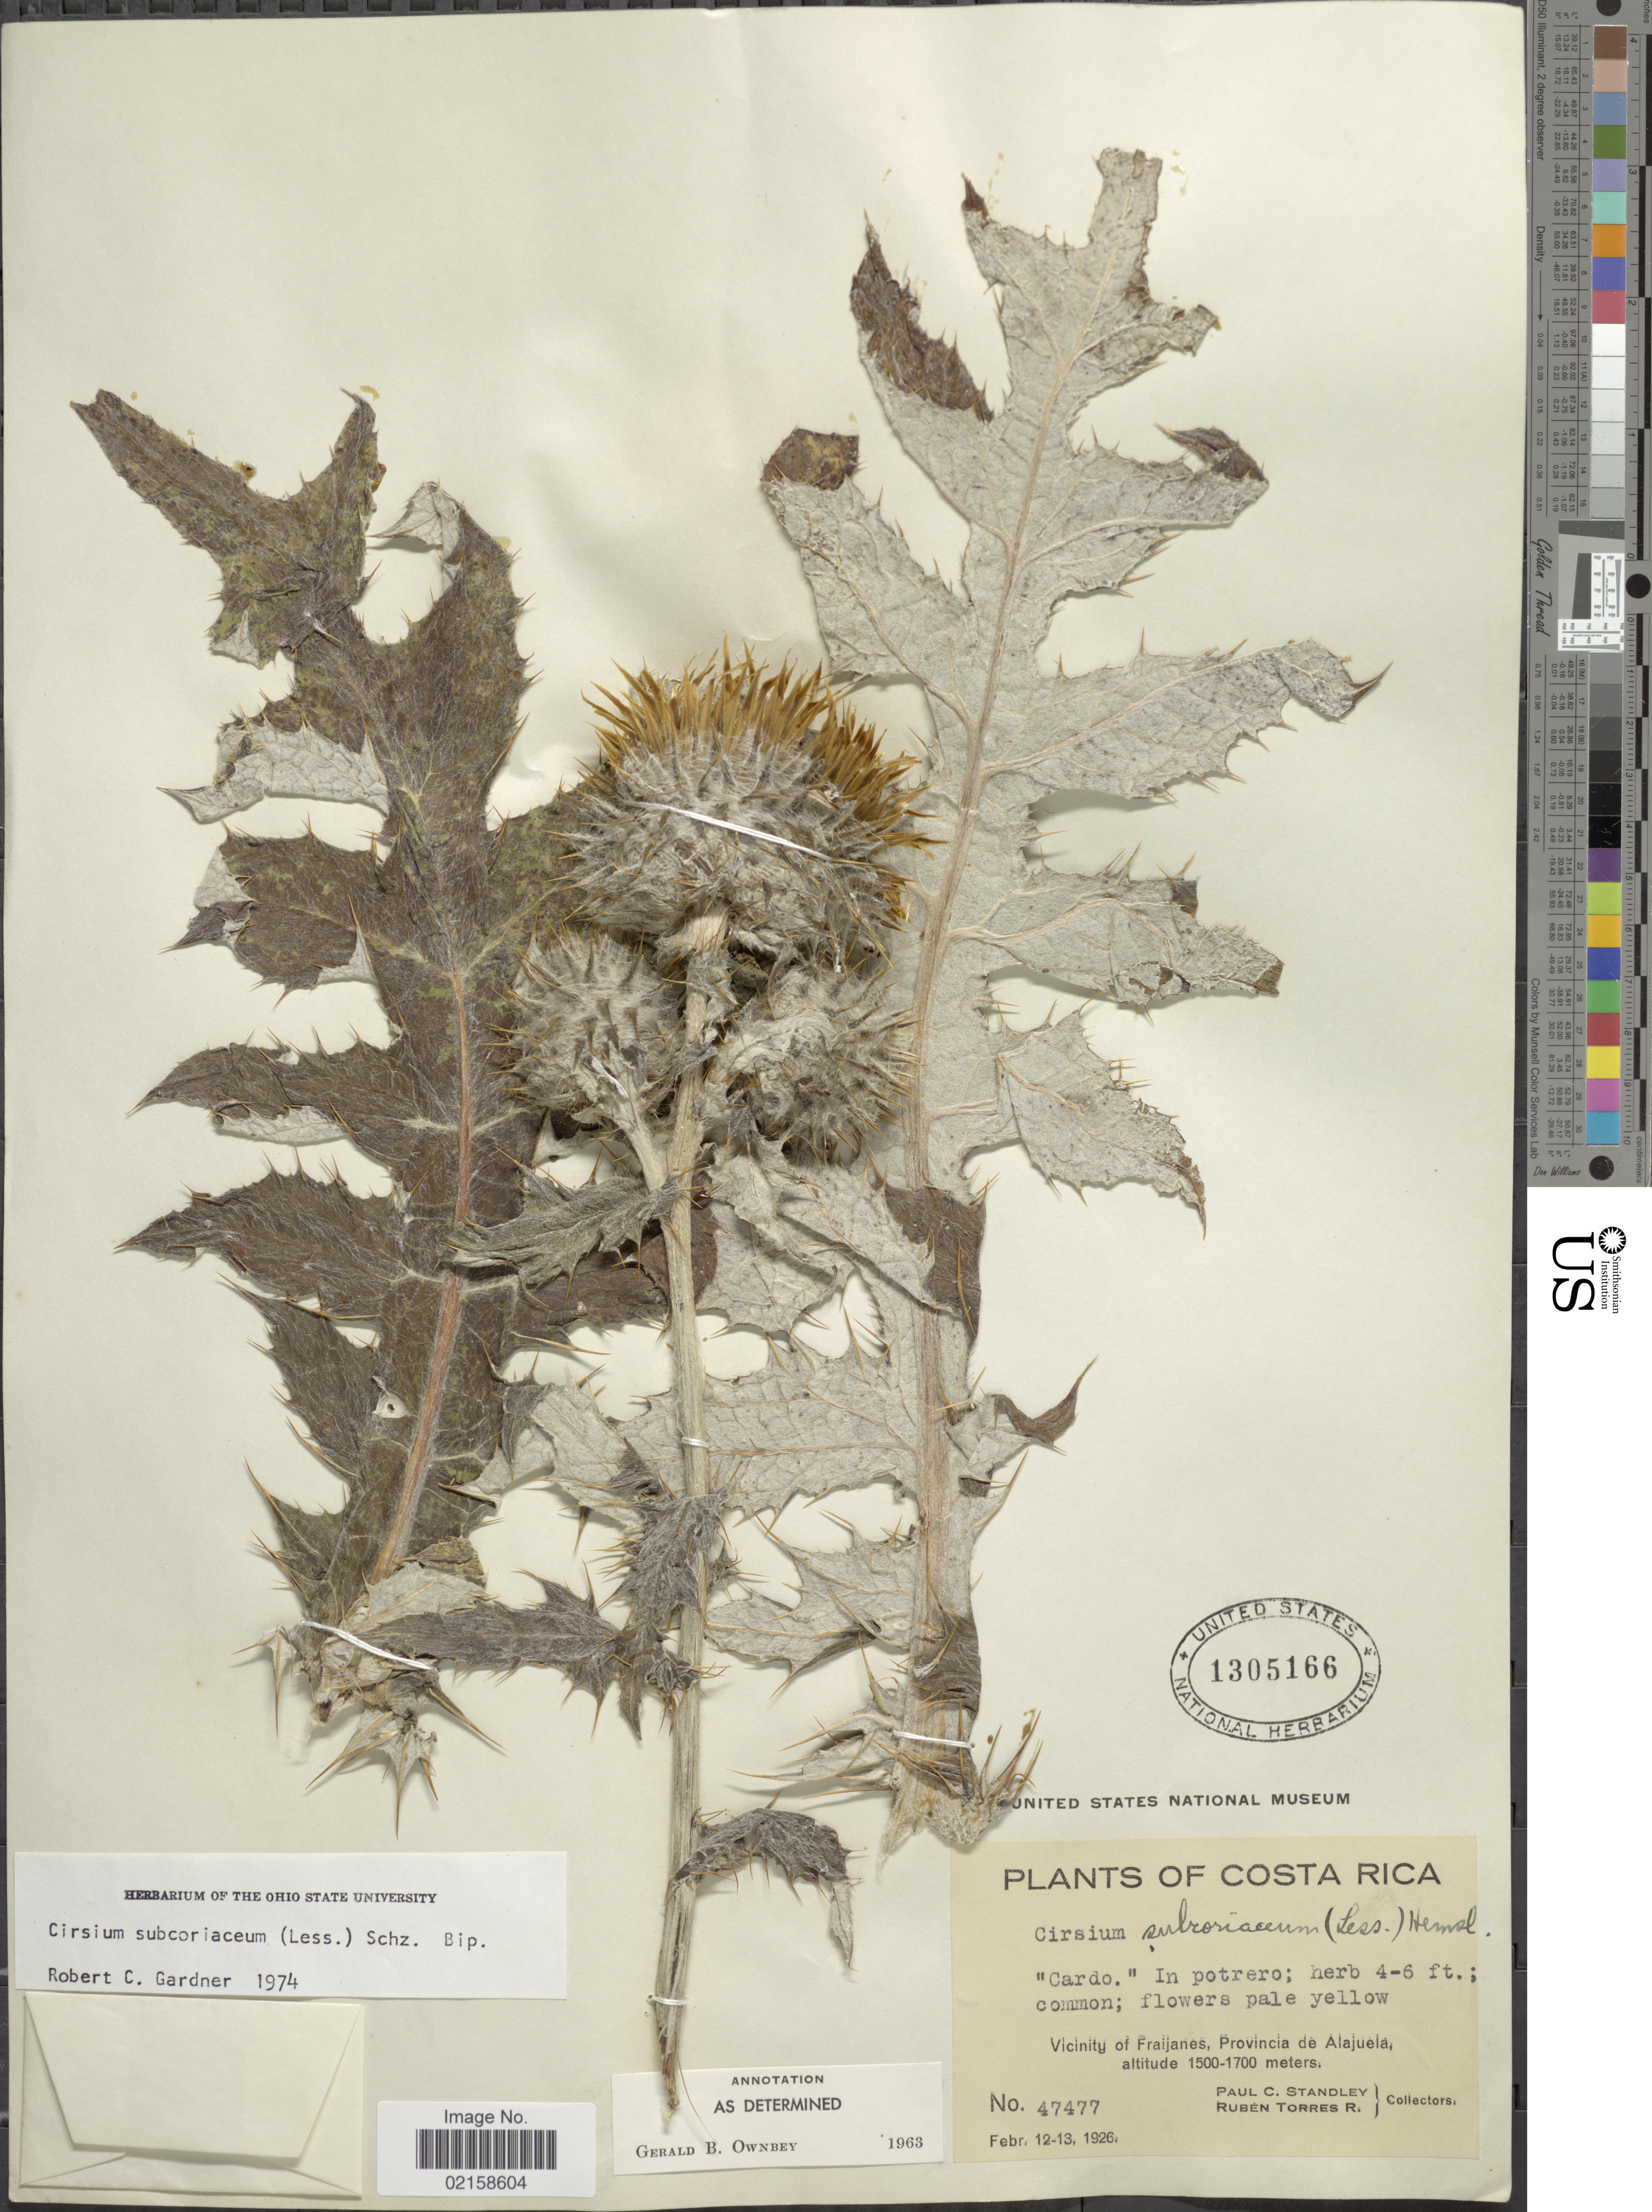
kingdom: Plantae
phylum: Tracheophyta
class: Magnoliopsida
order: Asterales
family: Asteraceae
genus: Cirsium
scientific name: Cirsium subcoriaceum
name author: (Less.) Sch. Bip.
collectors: P. C. Standley & R. Torres Rojas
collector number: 47477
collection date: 1926-02-12/1926-02-13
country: Costa Rica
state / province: Alajuela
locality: Vicinity of Fraijanes, in potrero.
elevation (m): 1500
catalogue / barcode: US 1305166